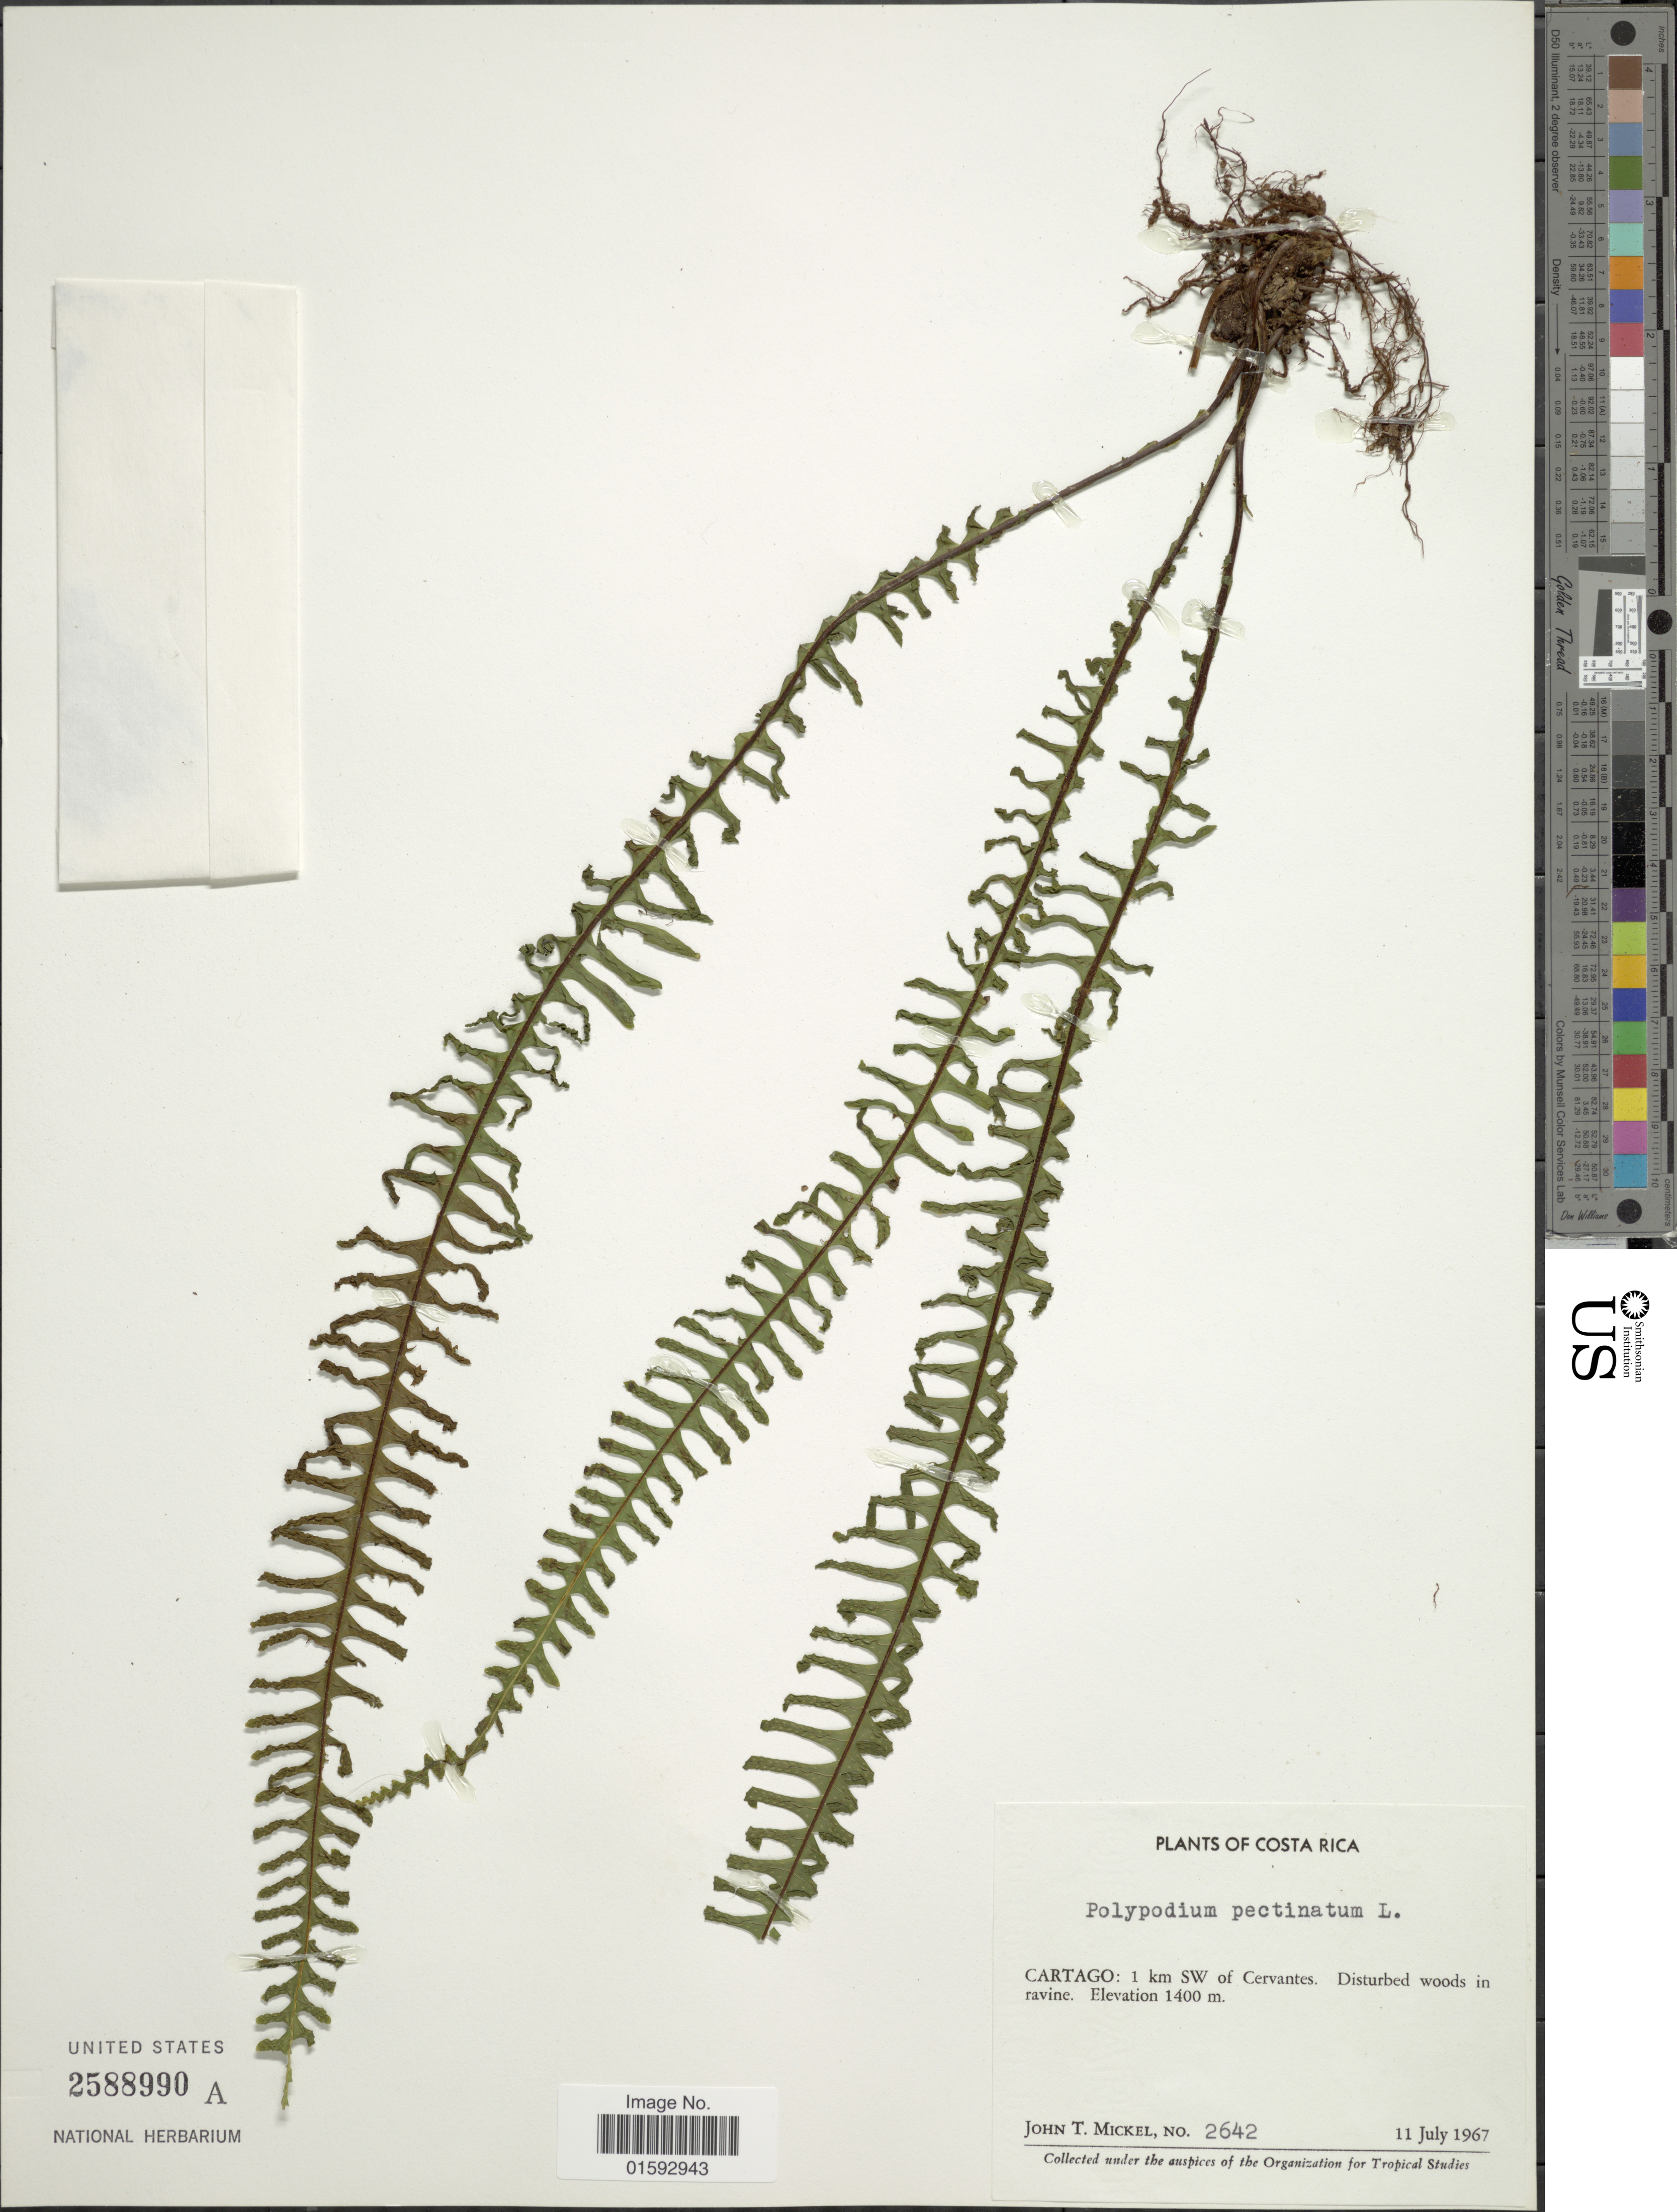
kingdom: Plantae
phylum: Tracheophyta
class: Polypodiopsida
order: Polypodiales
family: Polypodiaceae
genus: Pecluma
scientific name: Pecluma pectinata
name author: (L.) M.G. Price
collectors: J. T. Mickel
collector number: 2642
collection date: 1967-07-11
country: Costa Rica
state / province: Cartago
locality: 1 km SW of Cervantes. Disturbed woods in ravine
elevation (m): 1400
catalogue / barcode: US 2588990A